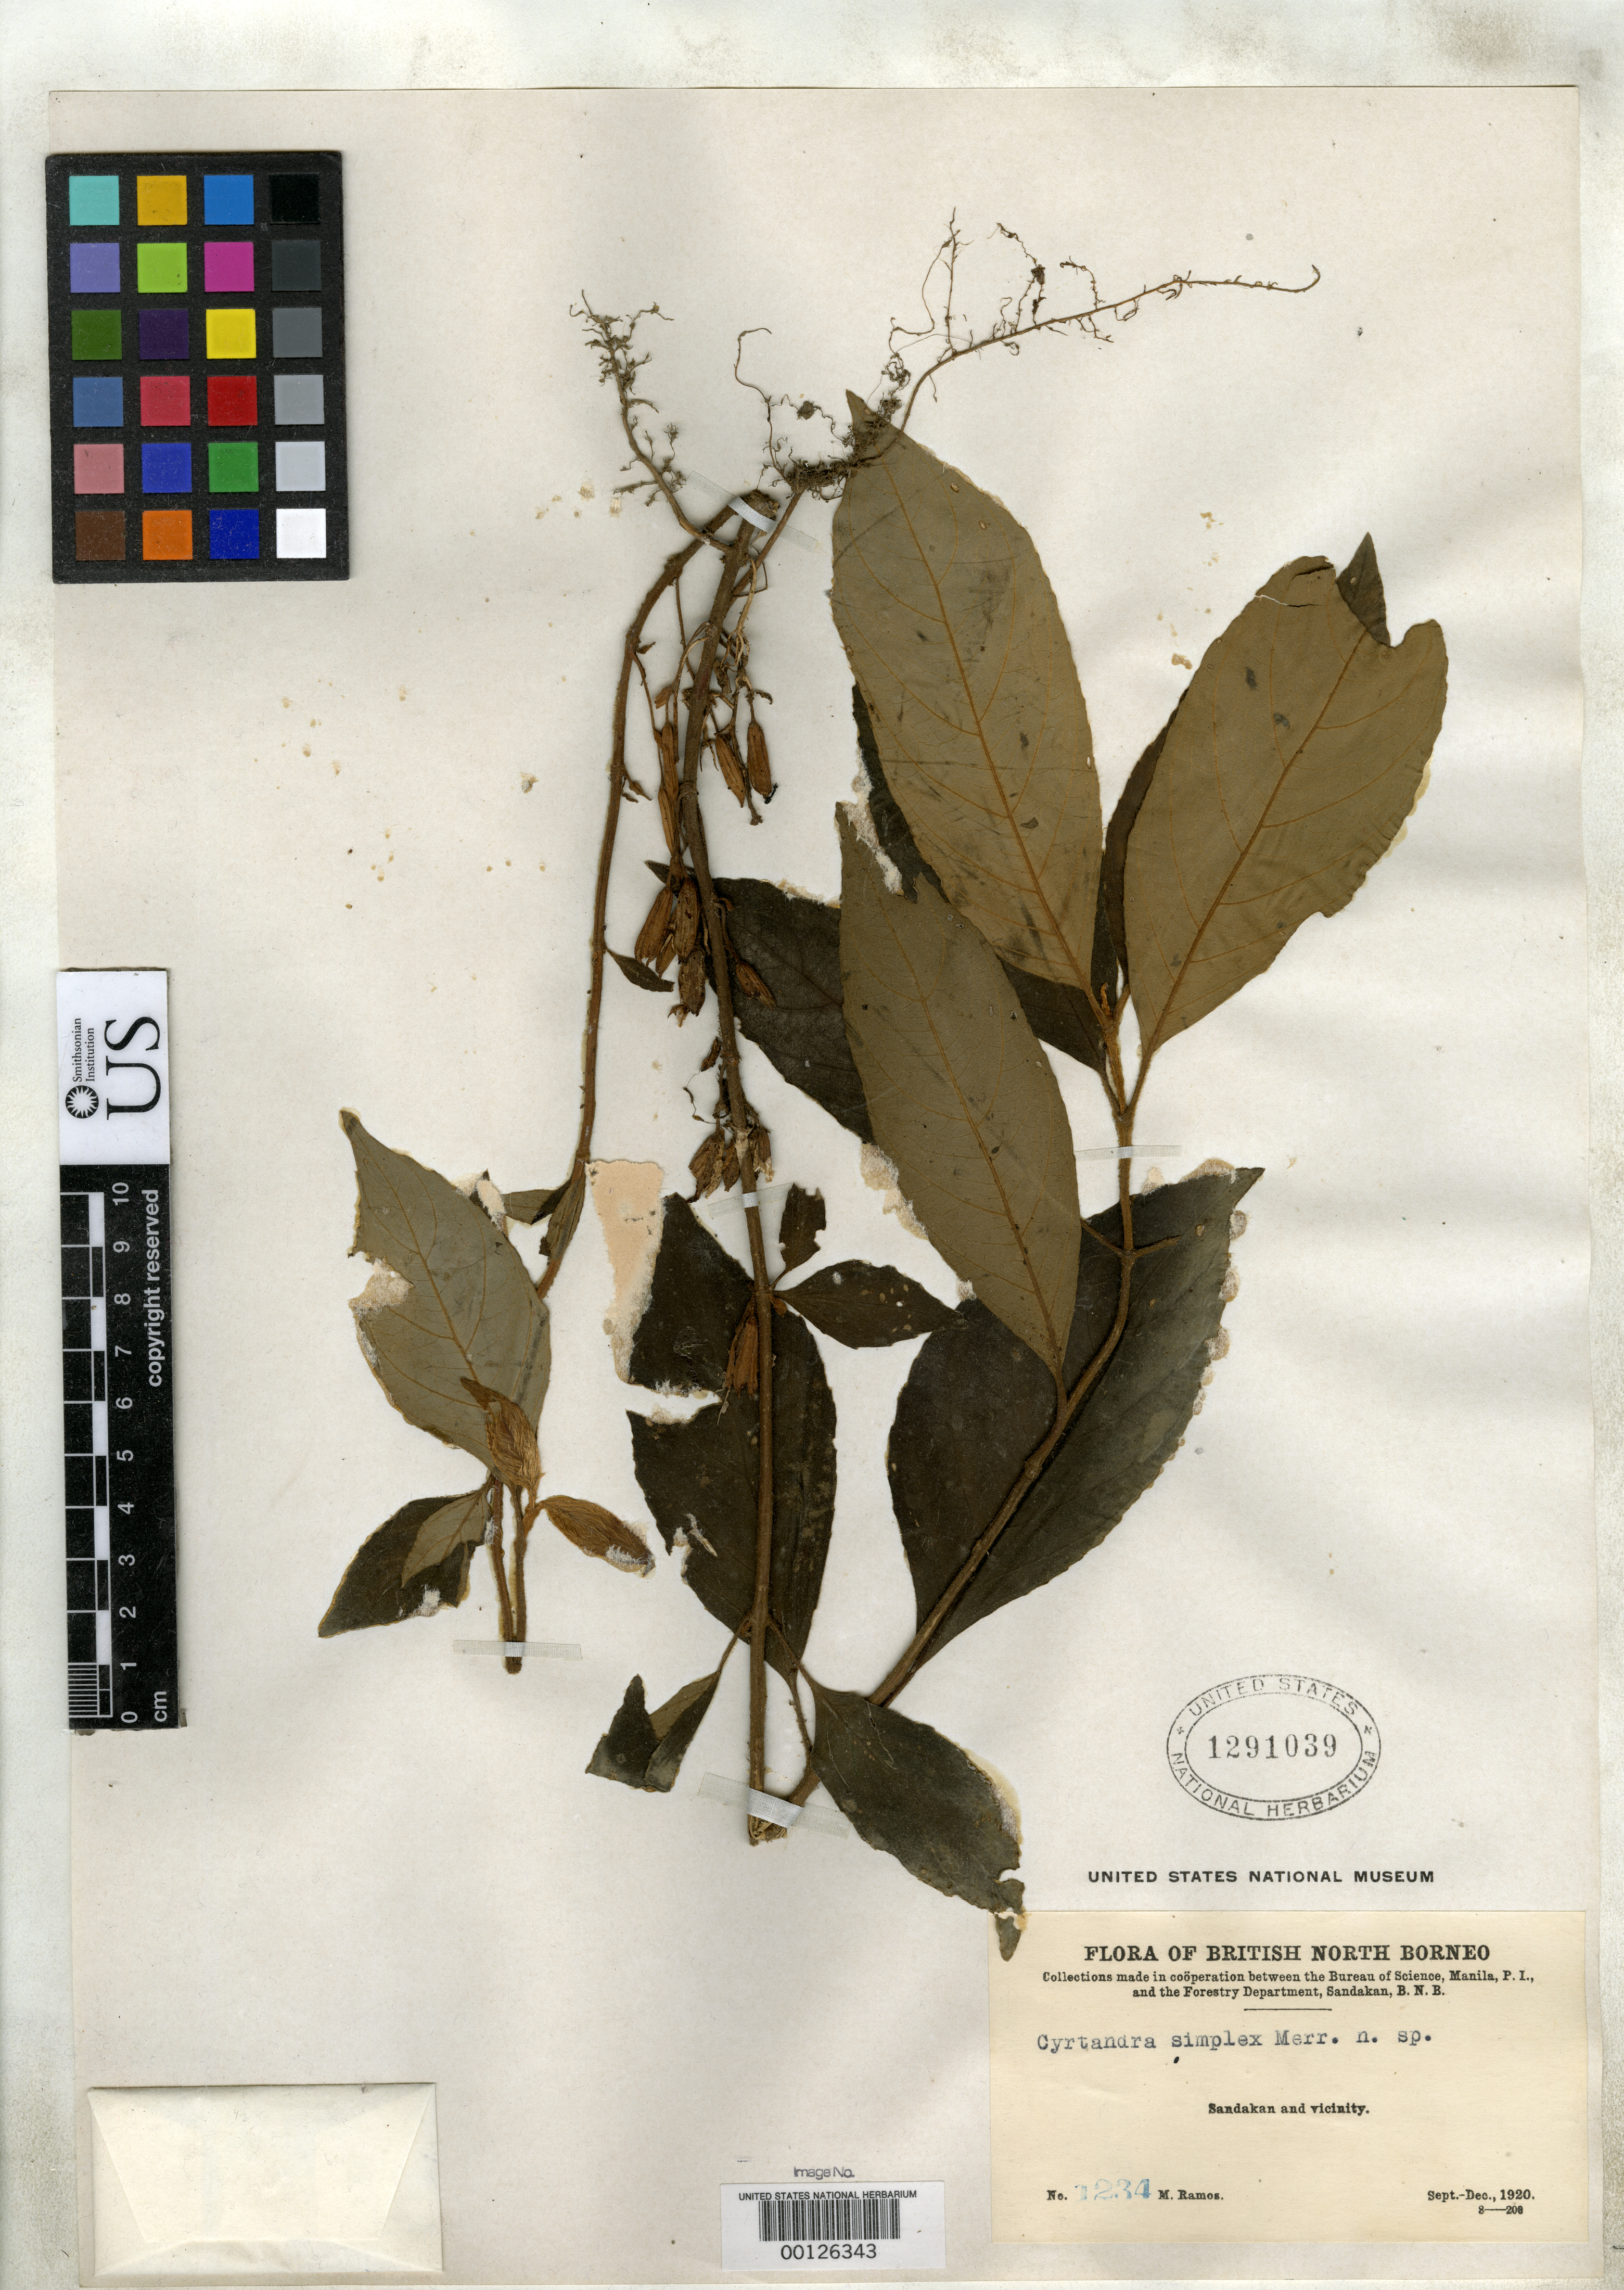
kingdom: Plantae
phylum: Tracheophyta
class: Magnoliopsida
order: Lamiales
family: Gesneriaceae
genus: Cyrtandra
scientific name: Cyrtandra simplex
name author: Merr.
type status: Isotype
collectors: M. Ramos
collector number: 1234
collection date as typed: Sep 1920 to -- Dec 1920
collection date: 1920-09/1920-12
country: Malaysia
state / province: Sabah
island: Borneo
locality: Sandakan & vicinity.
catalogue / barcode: US 1291039